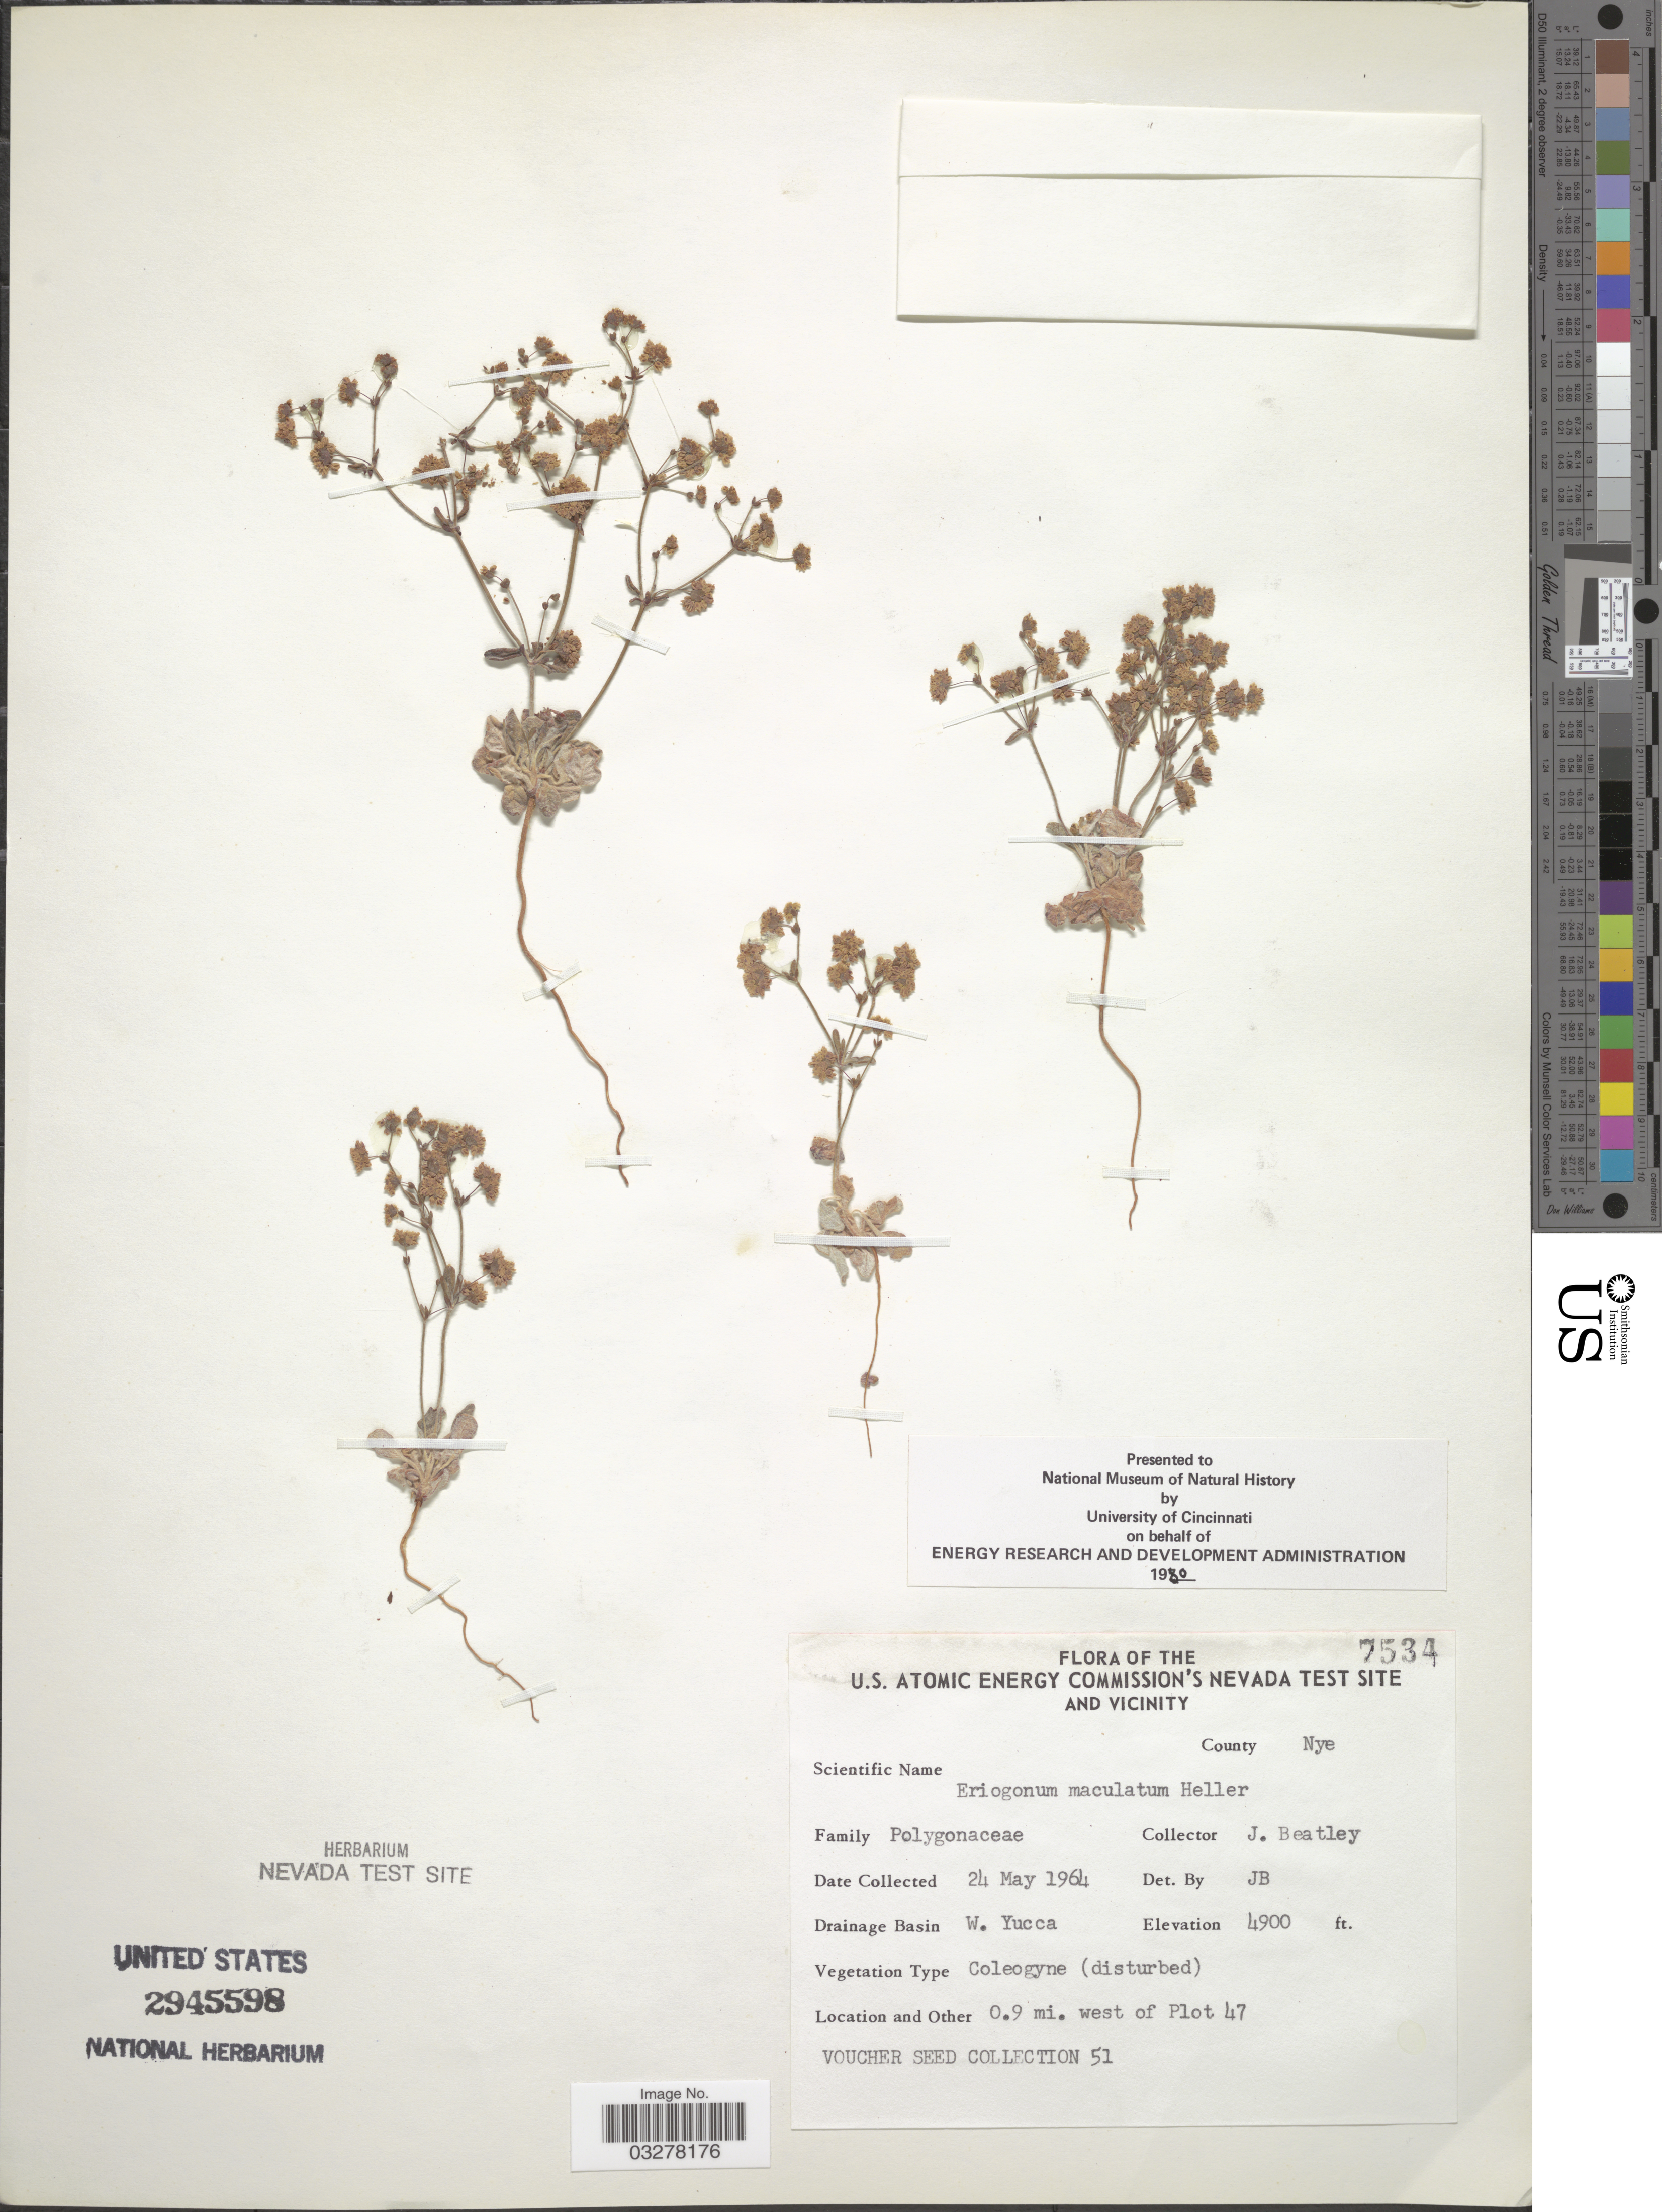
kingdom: Plantae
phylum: Tracheophyta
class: Magnoliopsida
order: Caryophyllales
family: Polygonaceae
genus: Eriogonum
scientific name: Eriogonum maculatum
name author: A. Heller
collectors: J. C. Beatley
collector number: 7534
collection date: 1964-05-24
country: United States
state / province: Nevada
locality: The U.S. Atomic Energy Commission's Nevada Test Site and Vicinity. County Nye. Drainage Basin W. Yucca. 0.9 mi. west of Plot 47.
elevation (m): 1494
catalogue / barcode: US 2945598